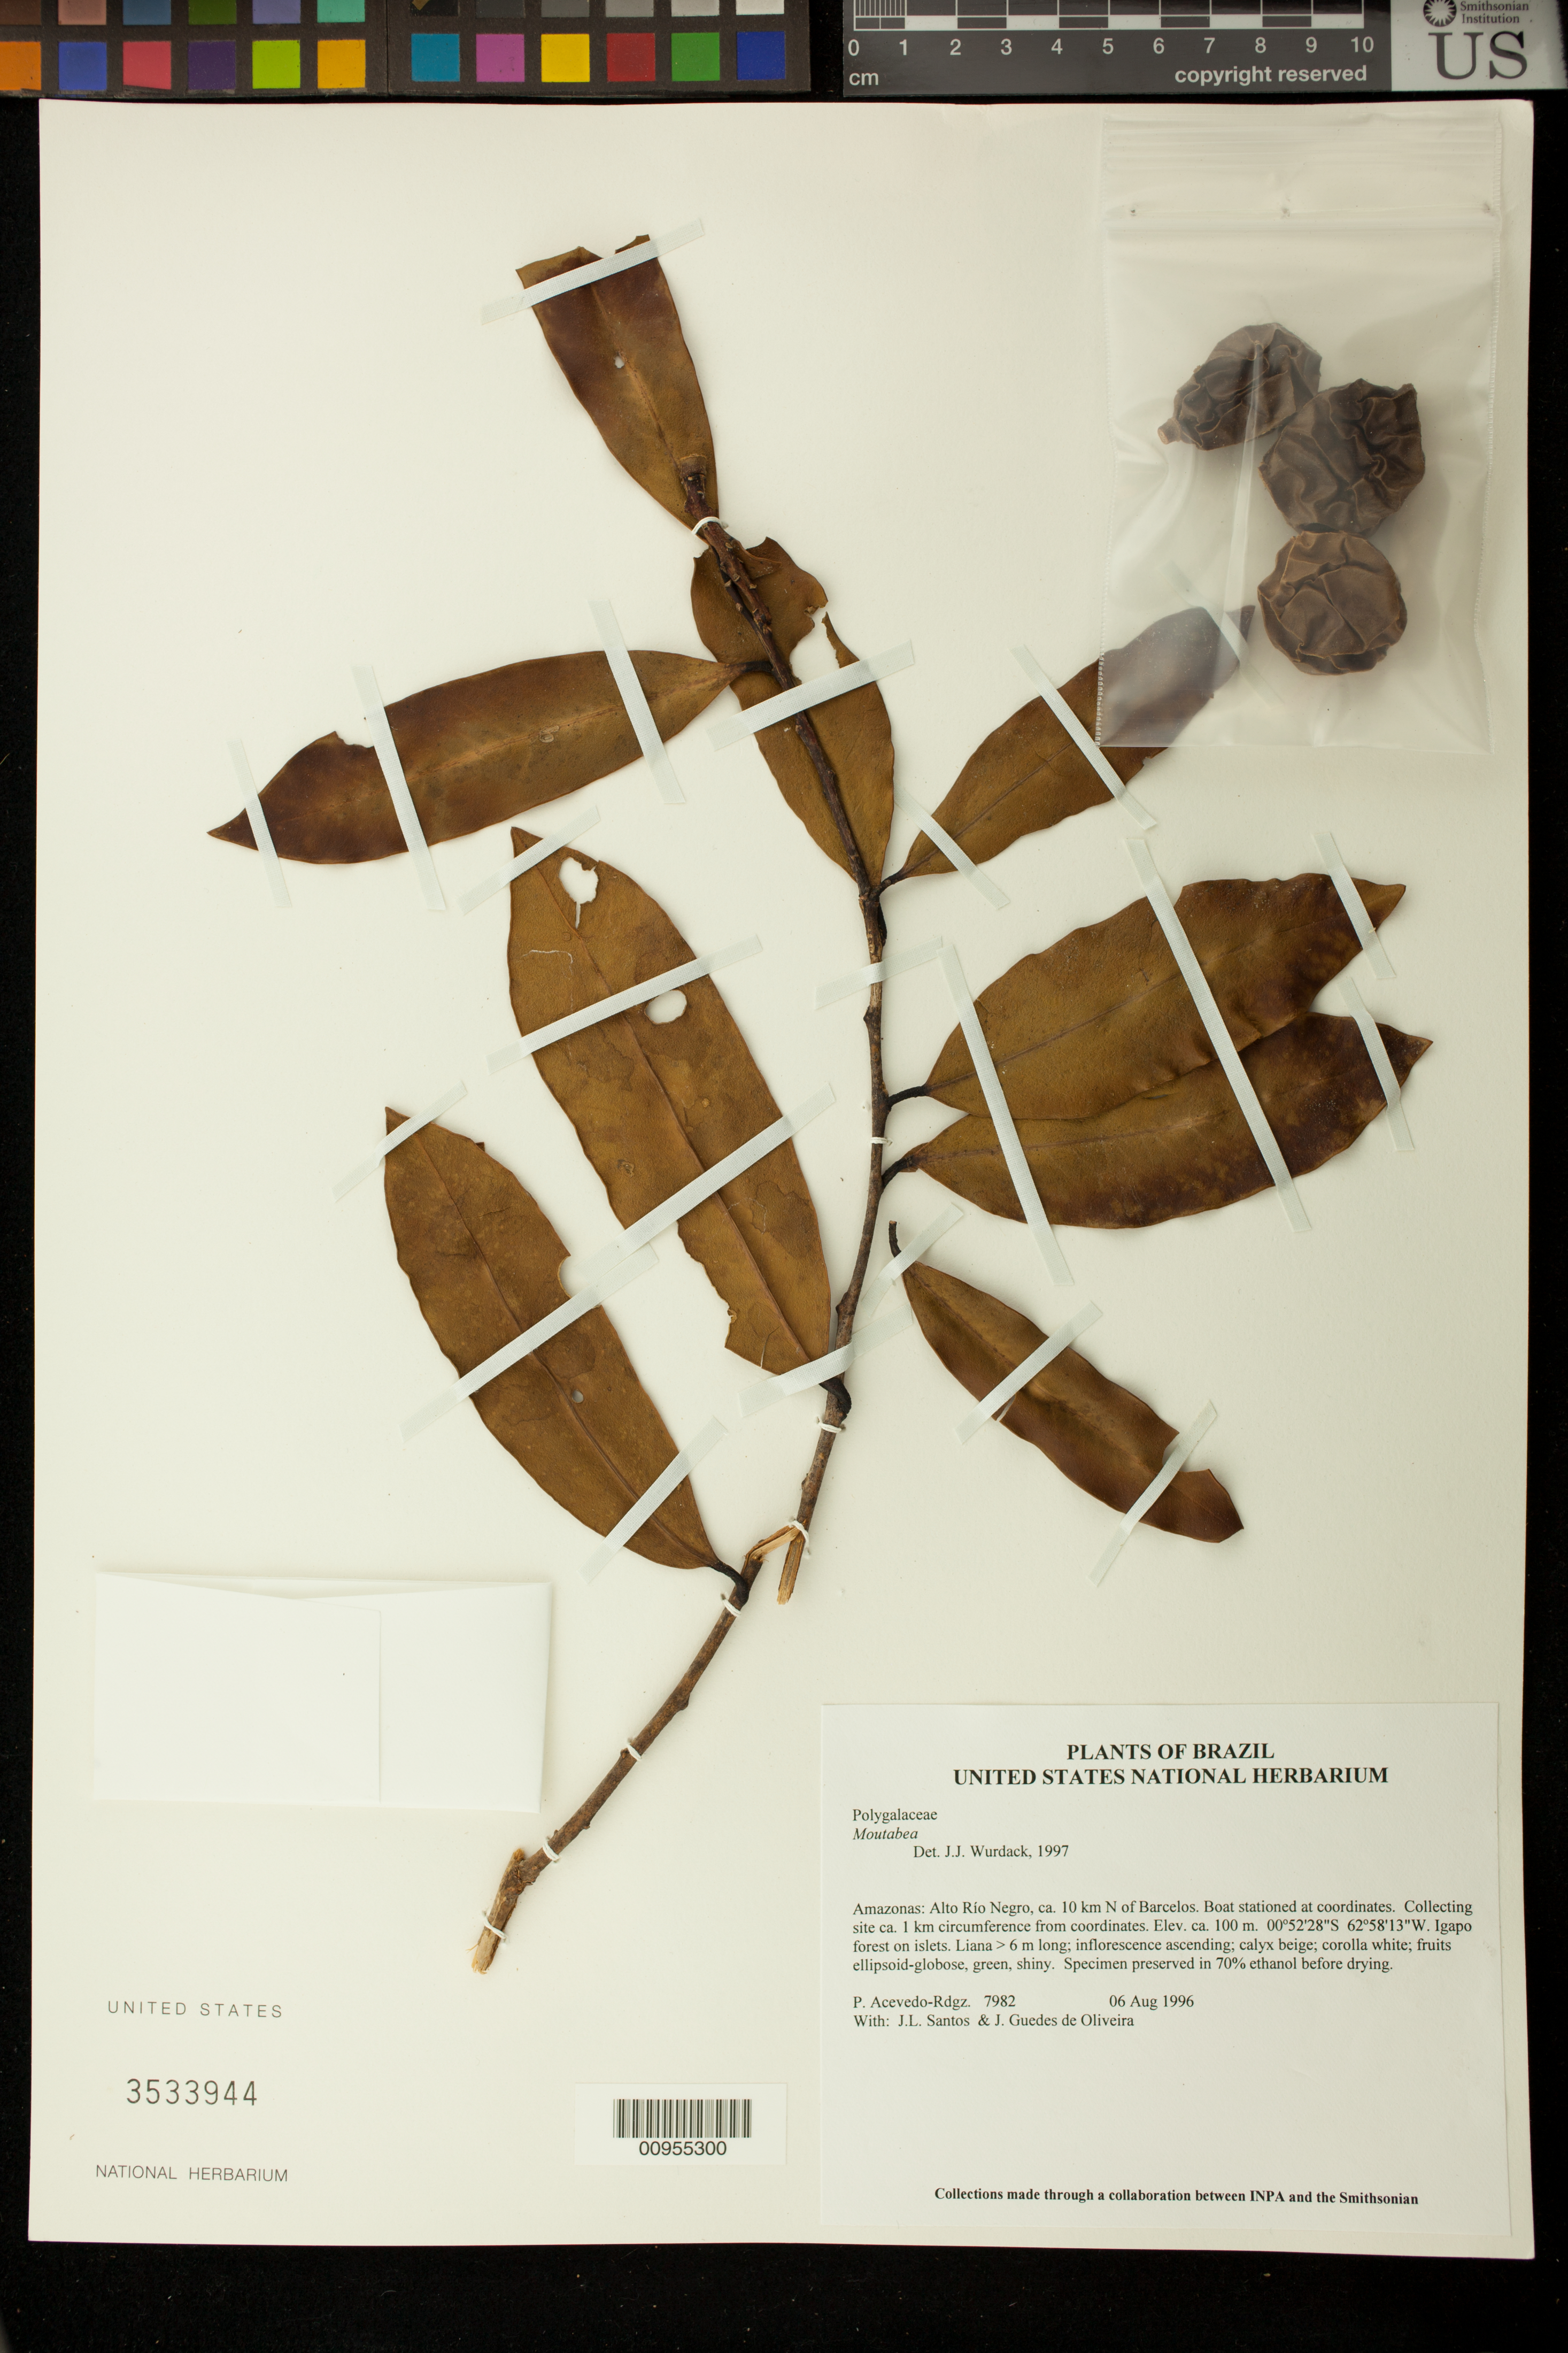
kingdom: Plantae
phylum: Tracheophyta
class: Magnoliopsida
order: Fabales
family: Polygalaceae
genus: Moutabea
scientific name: Moutabea guianensis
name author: Aubl.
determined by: Acevedo-Rodríguez, P., (BOT), Smithsonian Institution - National Museum of Natural History (UNITED STATES)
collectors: P. Acevedo-Rodr., J. L. Santos & J. Guedes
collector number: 7982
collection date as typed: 06 Aug 1996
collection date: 1996-08-06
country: Brazil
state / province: Amazonas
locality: Amazonas: Alto Río Negro, ca. 10 km N of Barcelos. Boat stationed at coordinates. Collecting site ca. 1 km circumference from coordinates.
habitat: Igapo forest on islets.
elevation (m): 100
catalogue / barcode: US 3533944